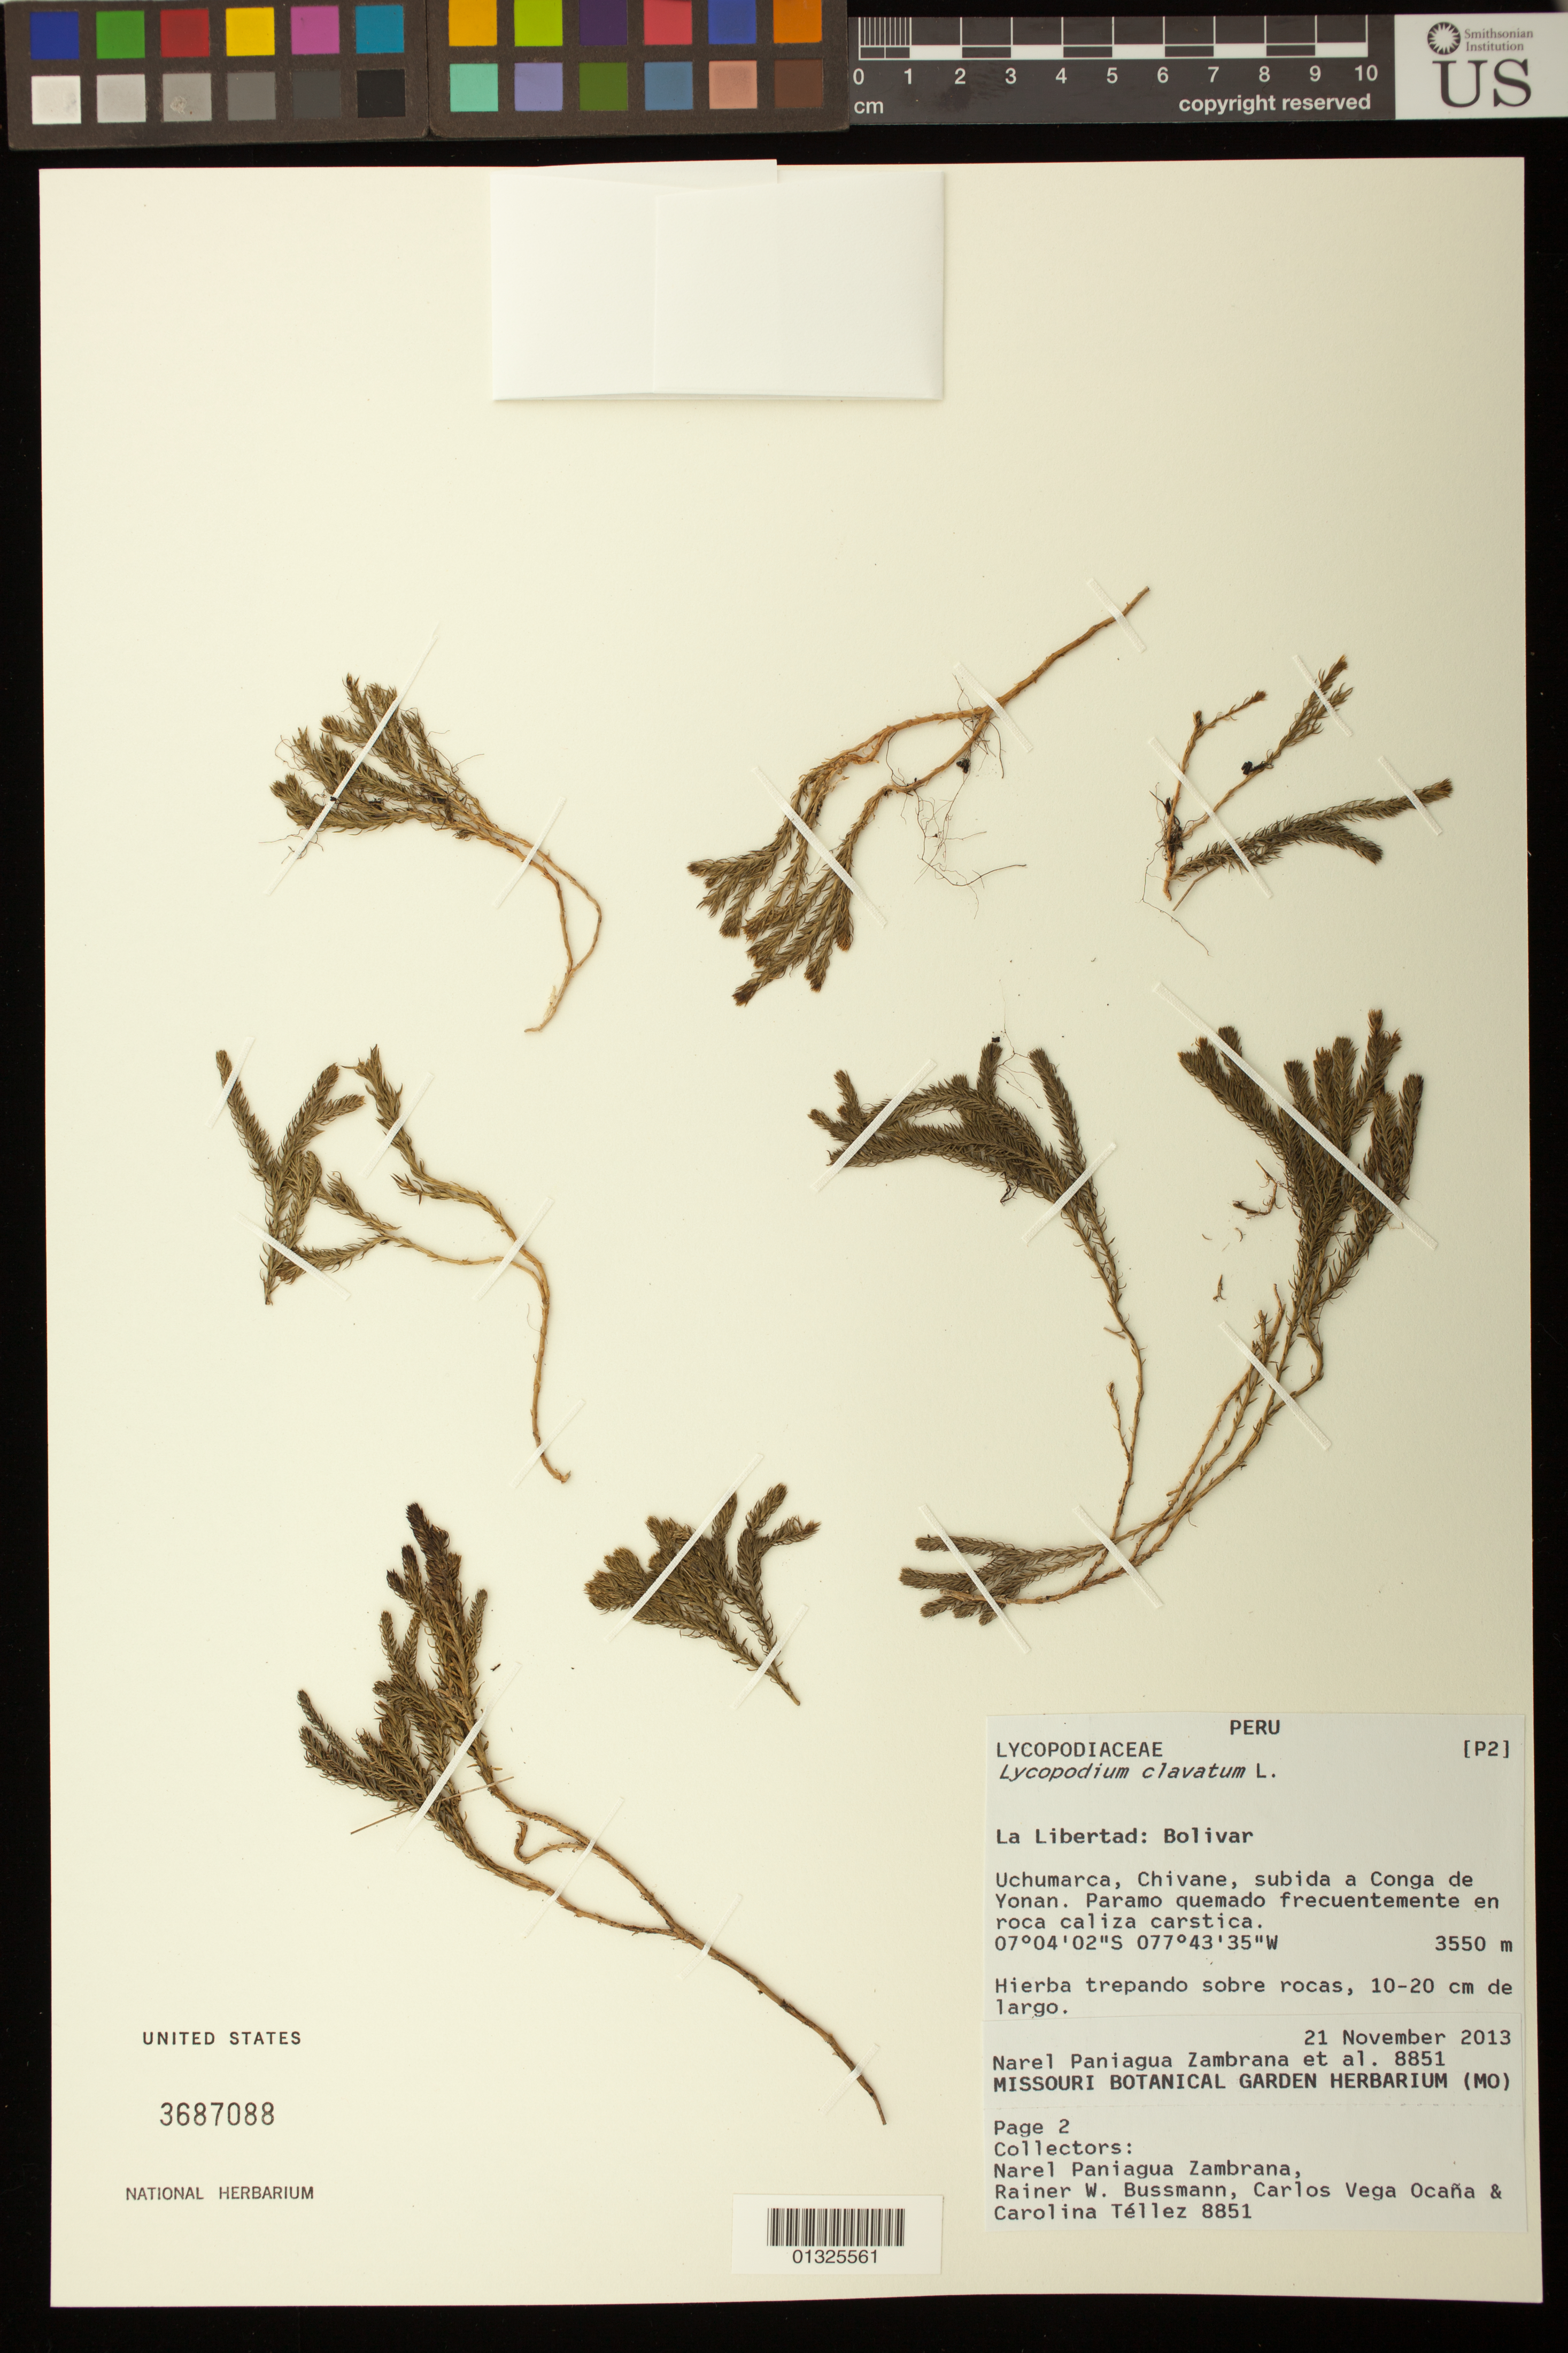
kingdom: Plantae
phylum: Tracheophyta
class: Lycopodiopsida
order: Lycopodiales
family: Lycopodiaceae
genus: Lycopodium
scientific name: Lycopodium clavatum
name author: L.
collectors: N. Paniagua Zambrana, R. W. Bussmann, C. Vega Ocaña & C. Tellez-A.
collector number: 8851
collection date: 2013-11-21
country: Peru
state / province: La Libertad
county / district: Bolívar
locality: Uchumarca, Chivane, subida a Conga de Yonan.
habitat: Paramo quemado frecuentemente en roca caliza carstica.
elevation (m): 3550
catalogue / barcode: US 3687088